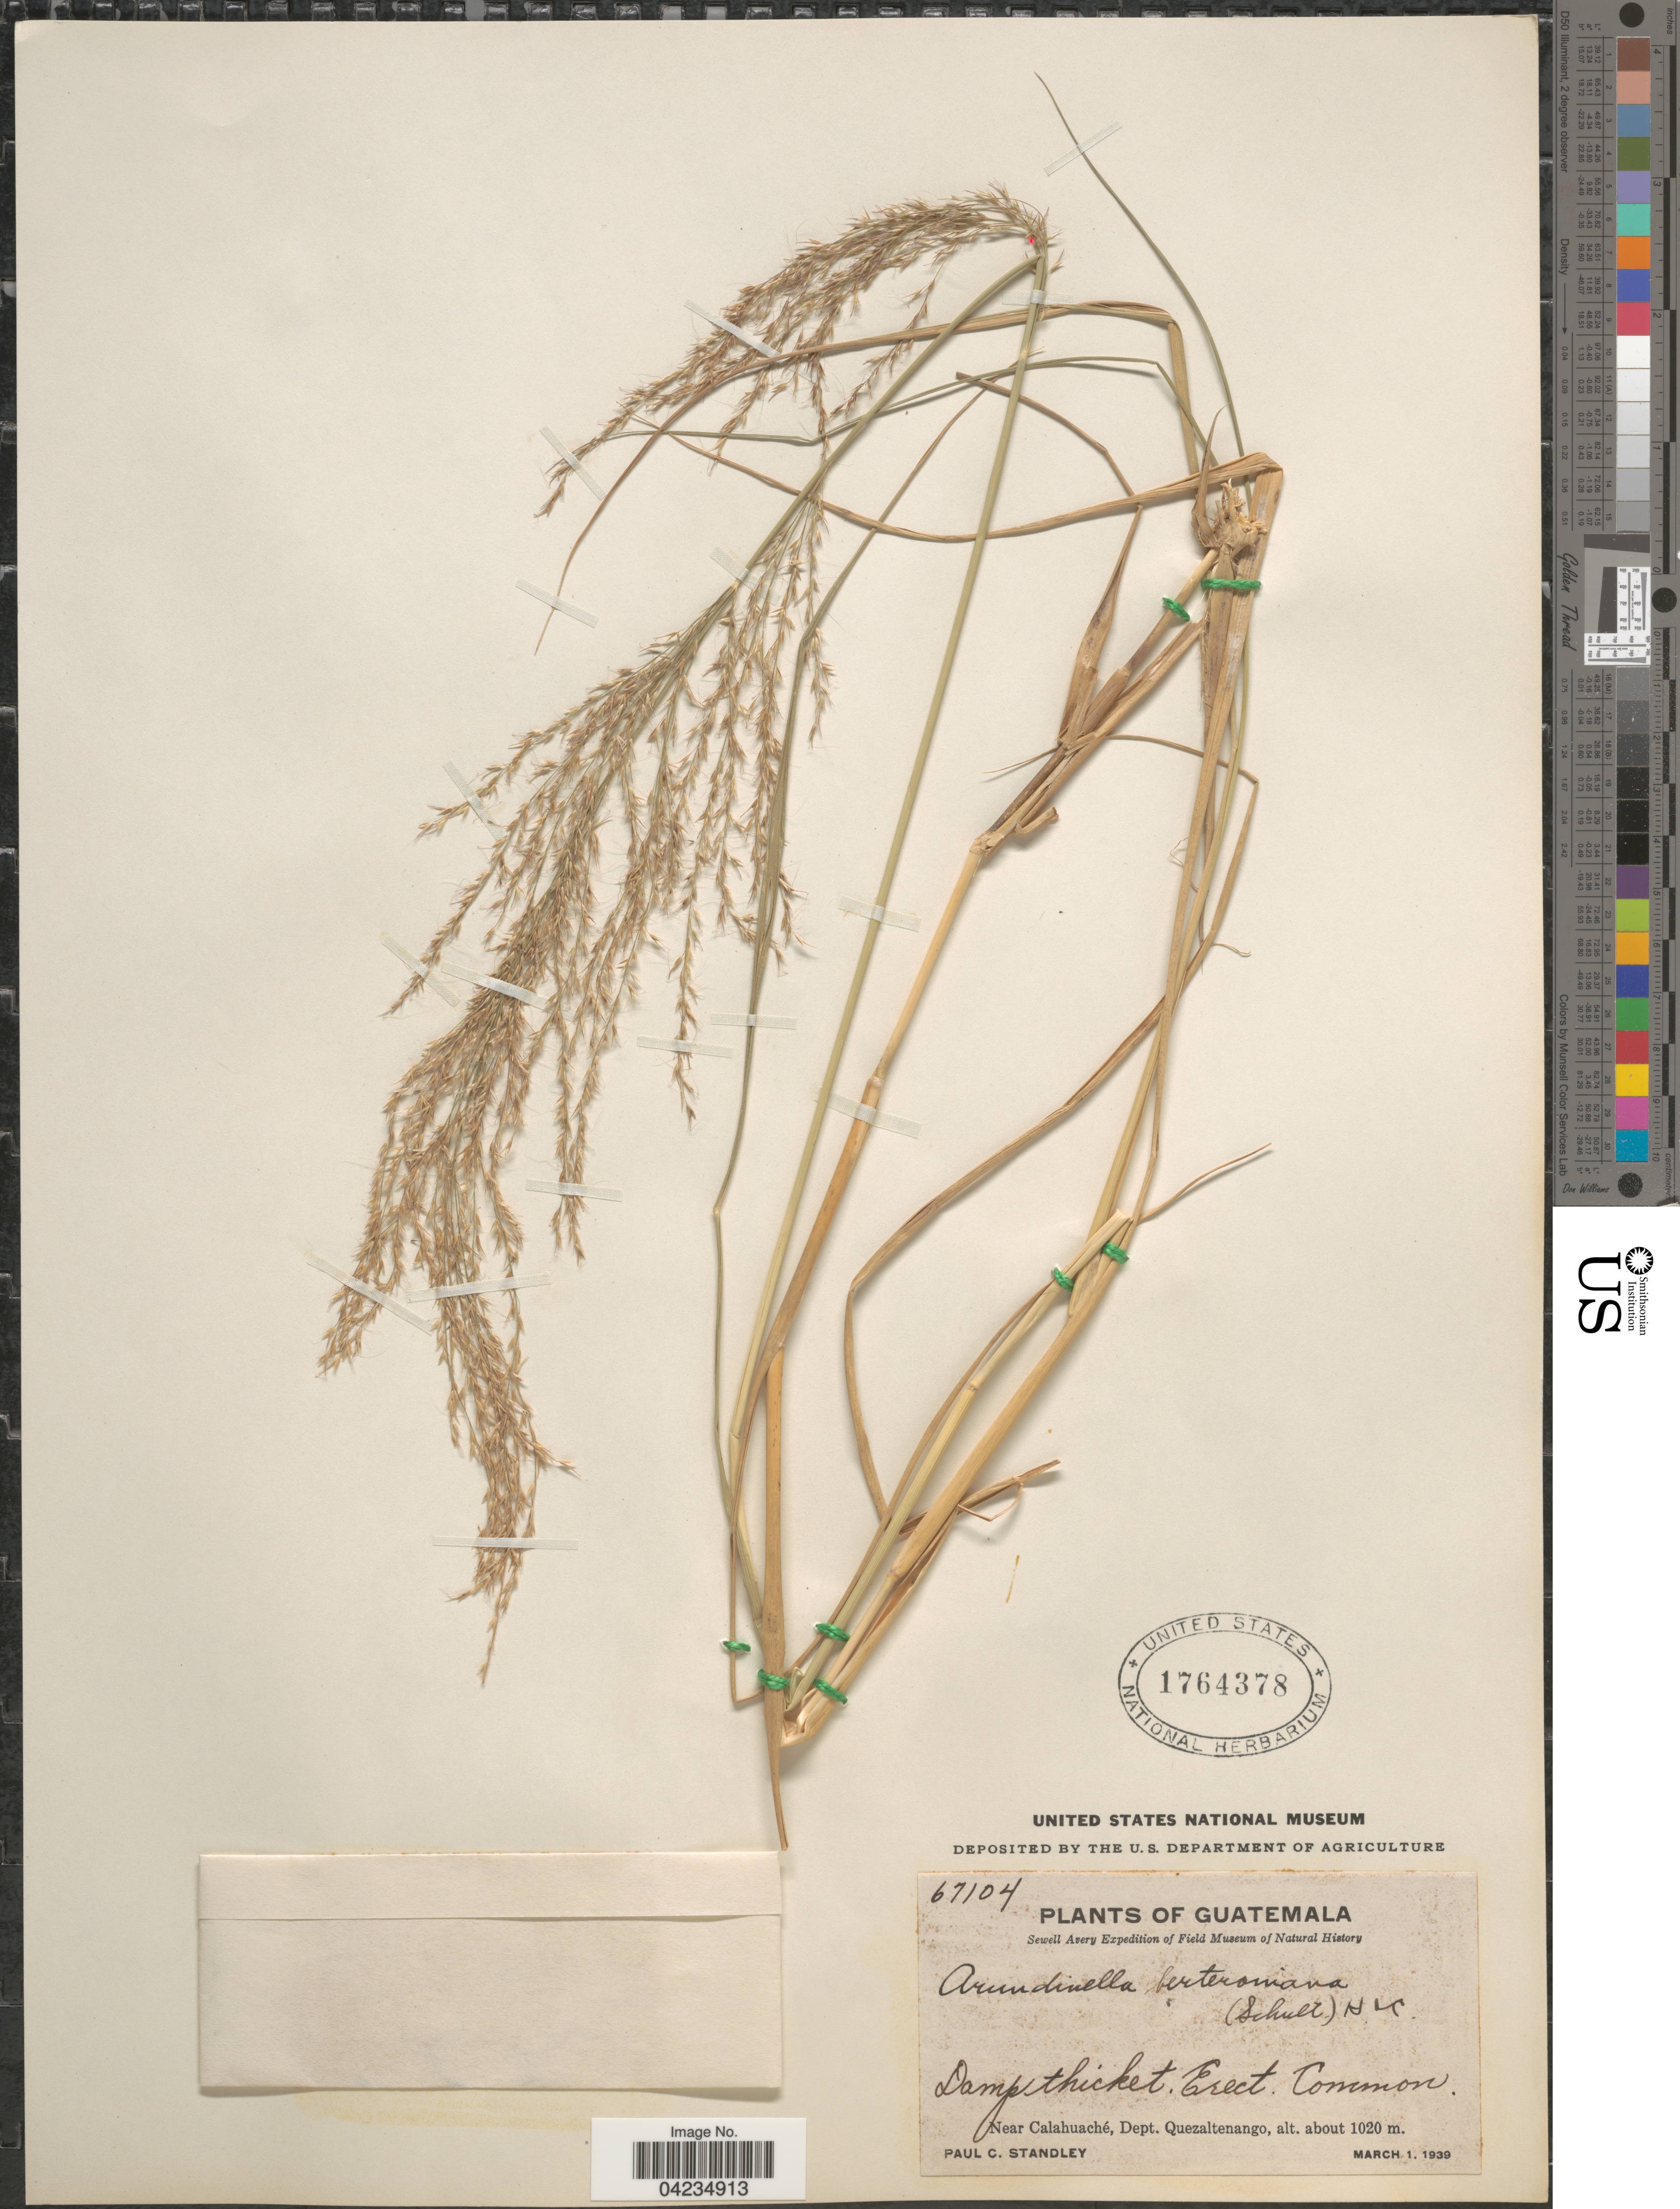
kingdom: Plantae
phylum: Tracheophyta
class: Liliopsida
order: Poales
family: Poaceae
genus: Arundinella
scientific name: Arundinella berteroniana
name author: (Schult.) Hitchc. & Chase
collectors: P. C. Standley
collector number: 67104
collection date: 1939-03-01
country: Guatemala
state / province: Quetzaltenango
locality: Sewell Avery Expedition. Near Calahuaché, Dept. Quezaltenango.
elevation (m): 1020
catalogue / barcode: US 1764378